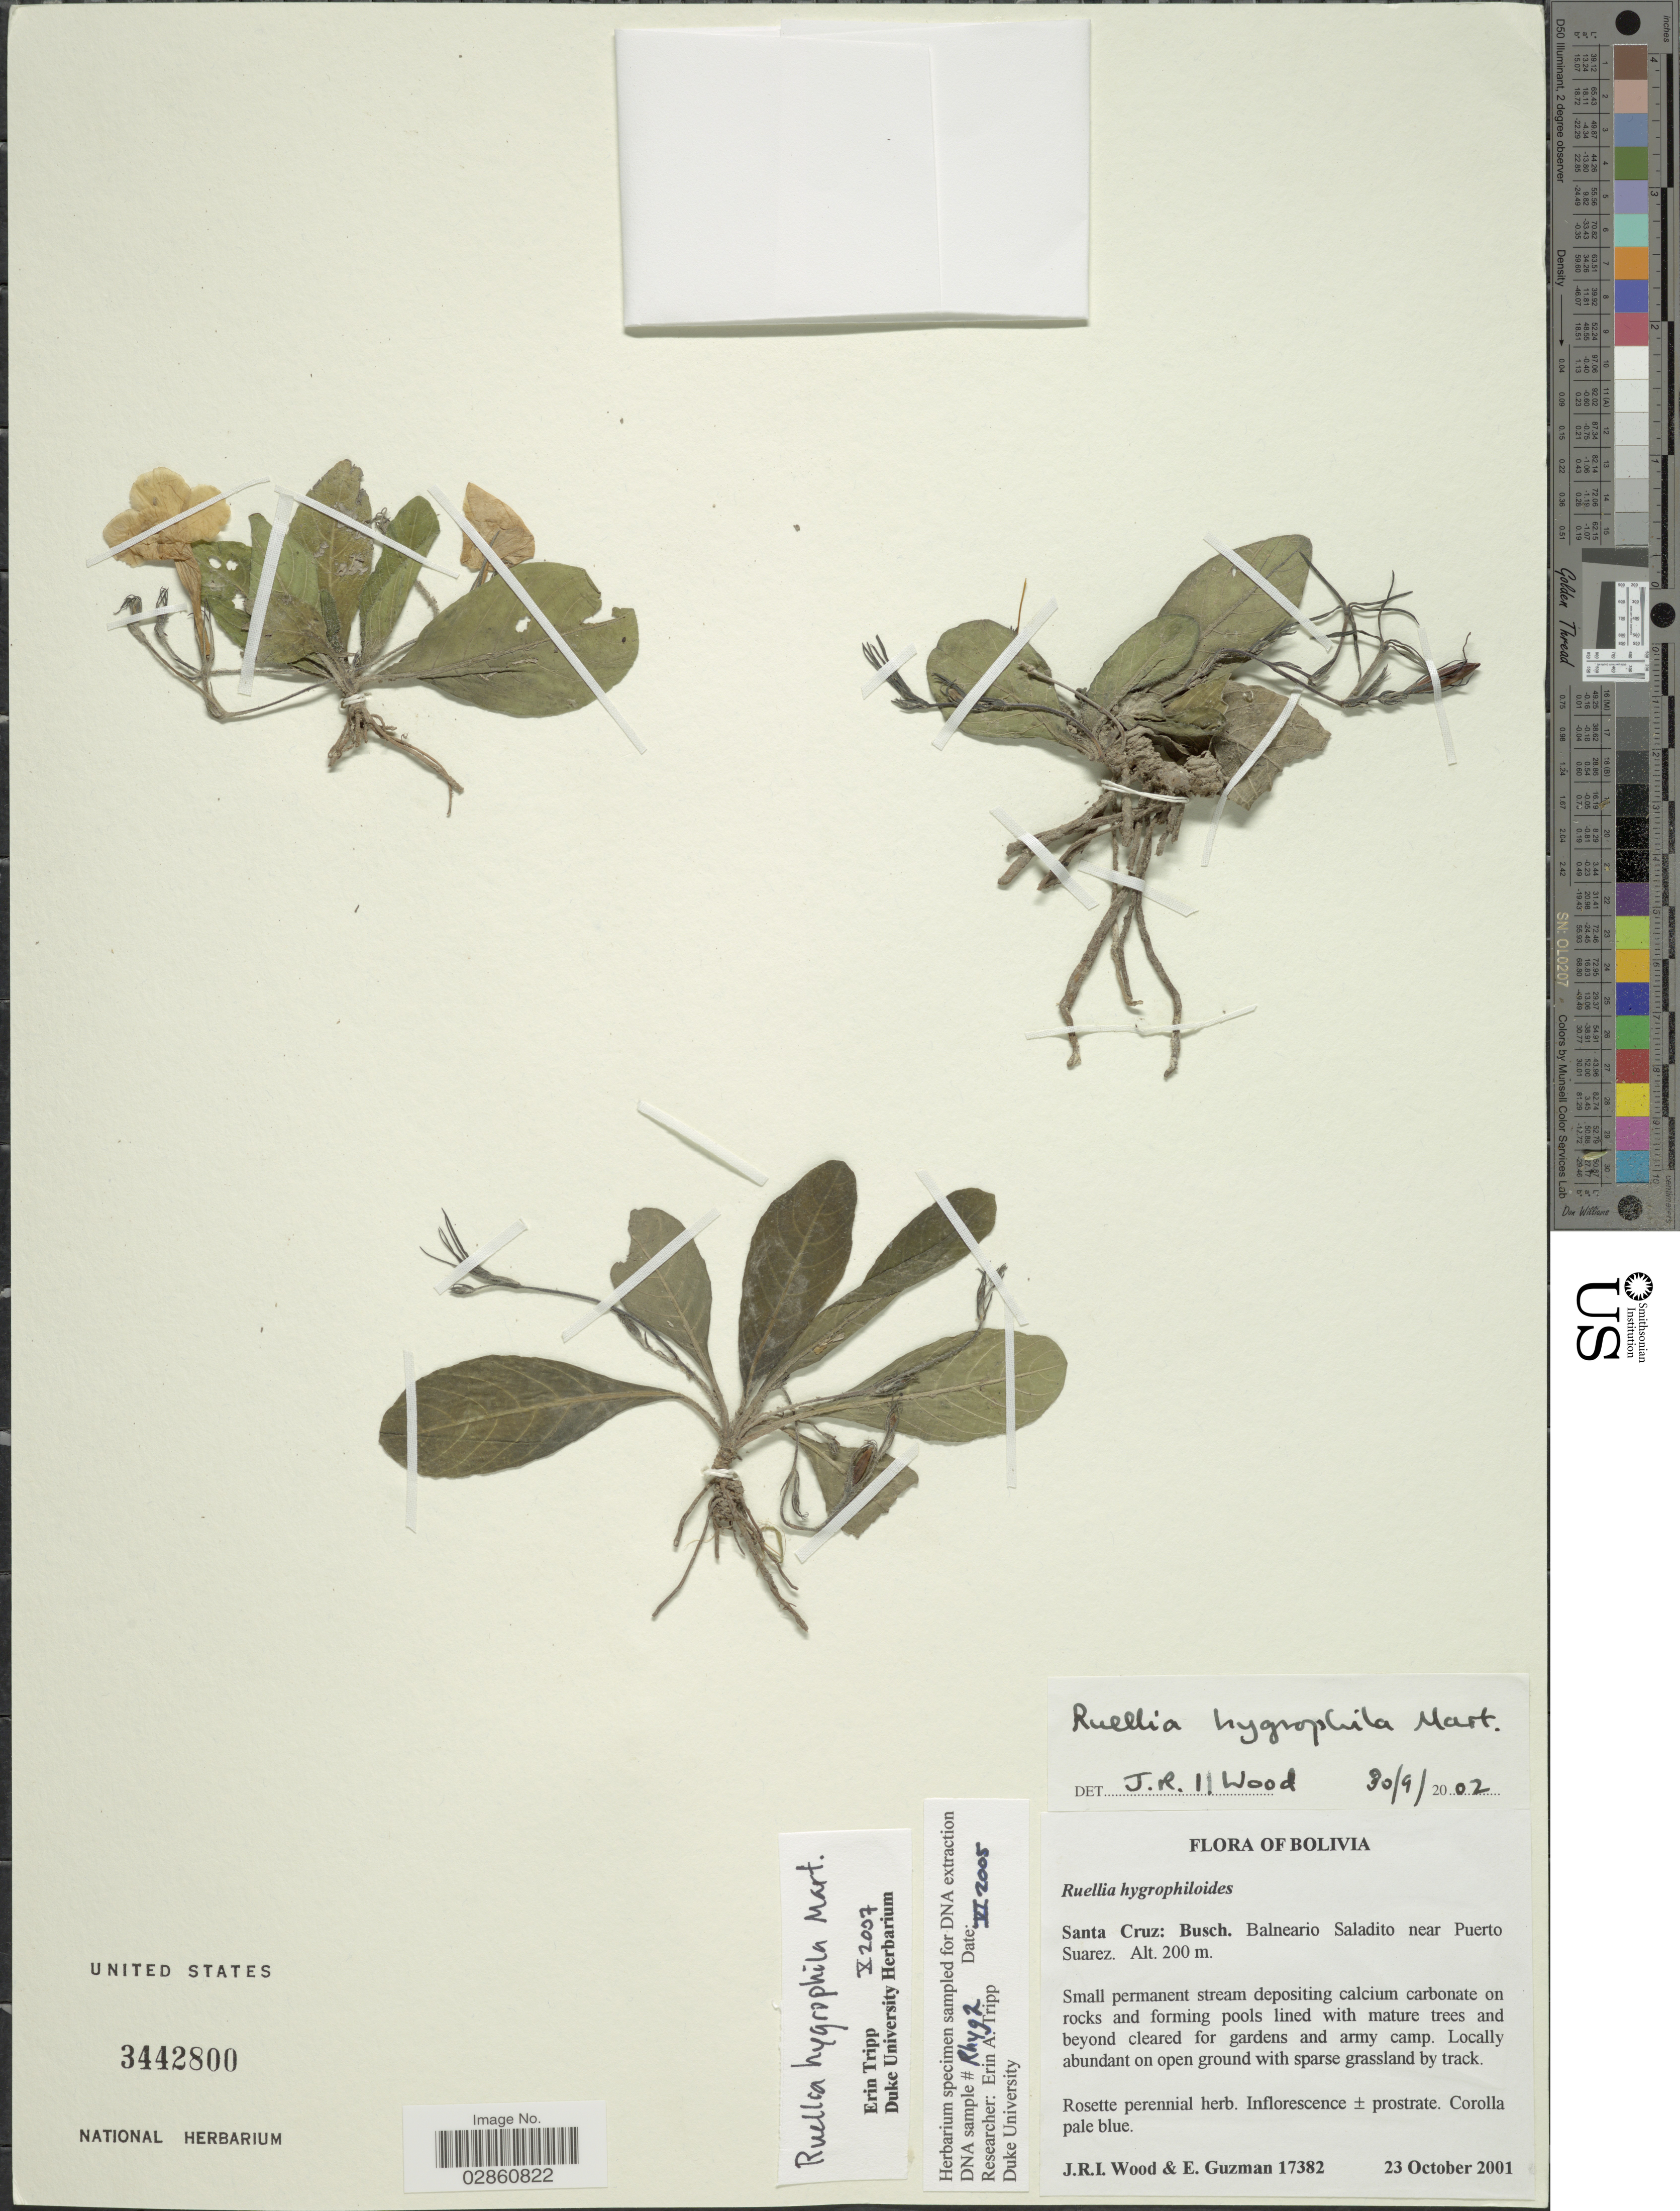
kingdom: Plantae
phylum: Tracheophyta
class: Magnoliopsida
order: Lamiales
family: Acanthaceae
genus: Ruellia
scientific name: Ruellia hygrophila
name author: Mart.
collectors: J. R. I. Wood & E. Guzman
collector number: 17382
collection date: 2001-10-23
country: Bolivia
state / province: Santa Cruz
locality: Busch. Balneario Saladito near Puerto Suarez.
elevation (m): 200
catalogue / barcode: US 3442800